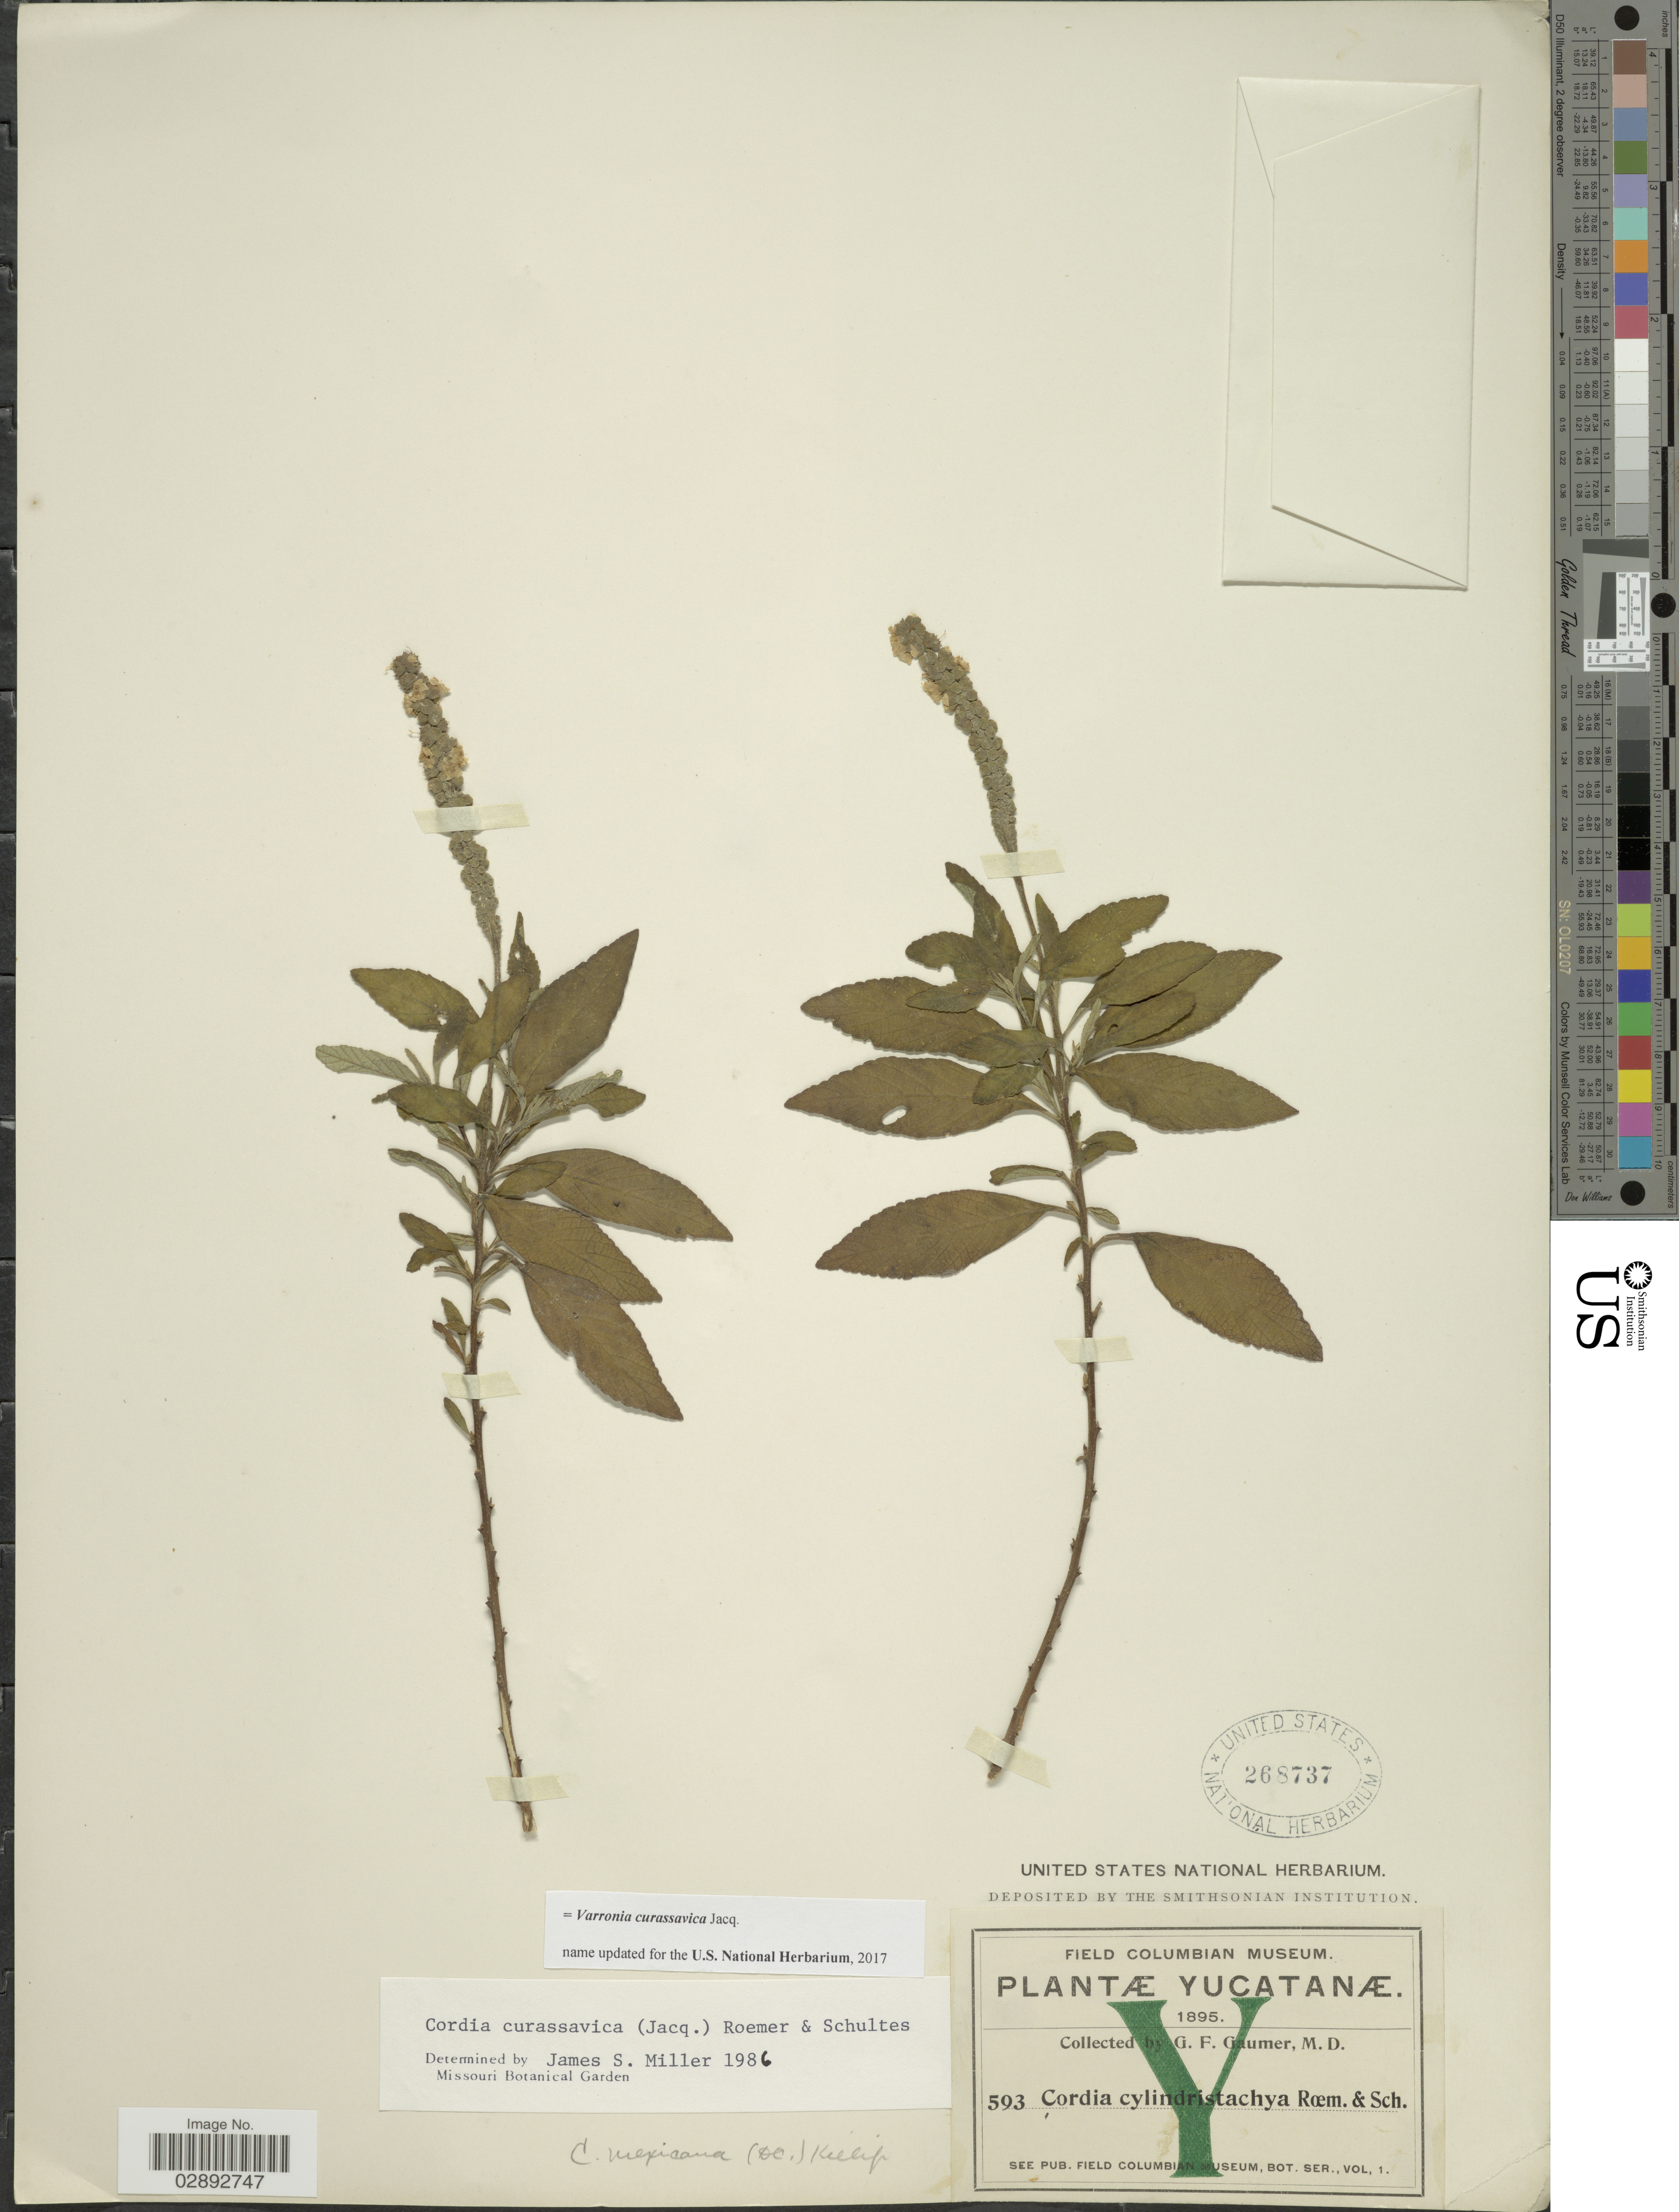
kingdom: Plantae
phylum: Tracheophyta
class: Magnoliopsida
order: Boraginales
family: Cordiaceae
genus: Varronia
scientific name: Varronia curassavica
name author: Jacq.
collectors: G. F. Gaumer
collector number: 593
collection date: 1895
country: Mexico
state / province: Yucatán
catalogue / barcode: US 268737